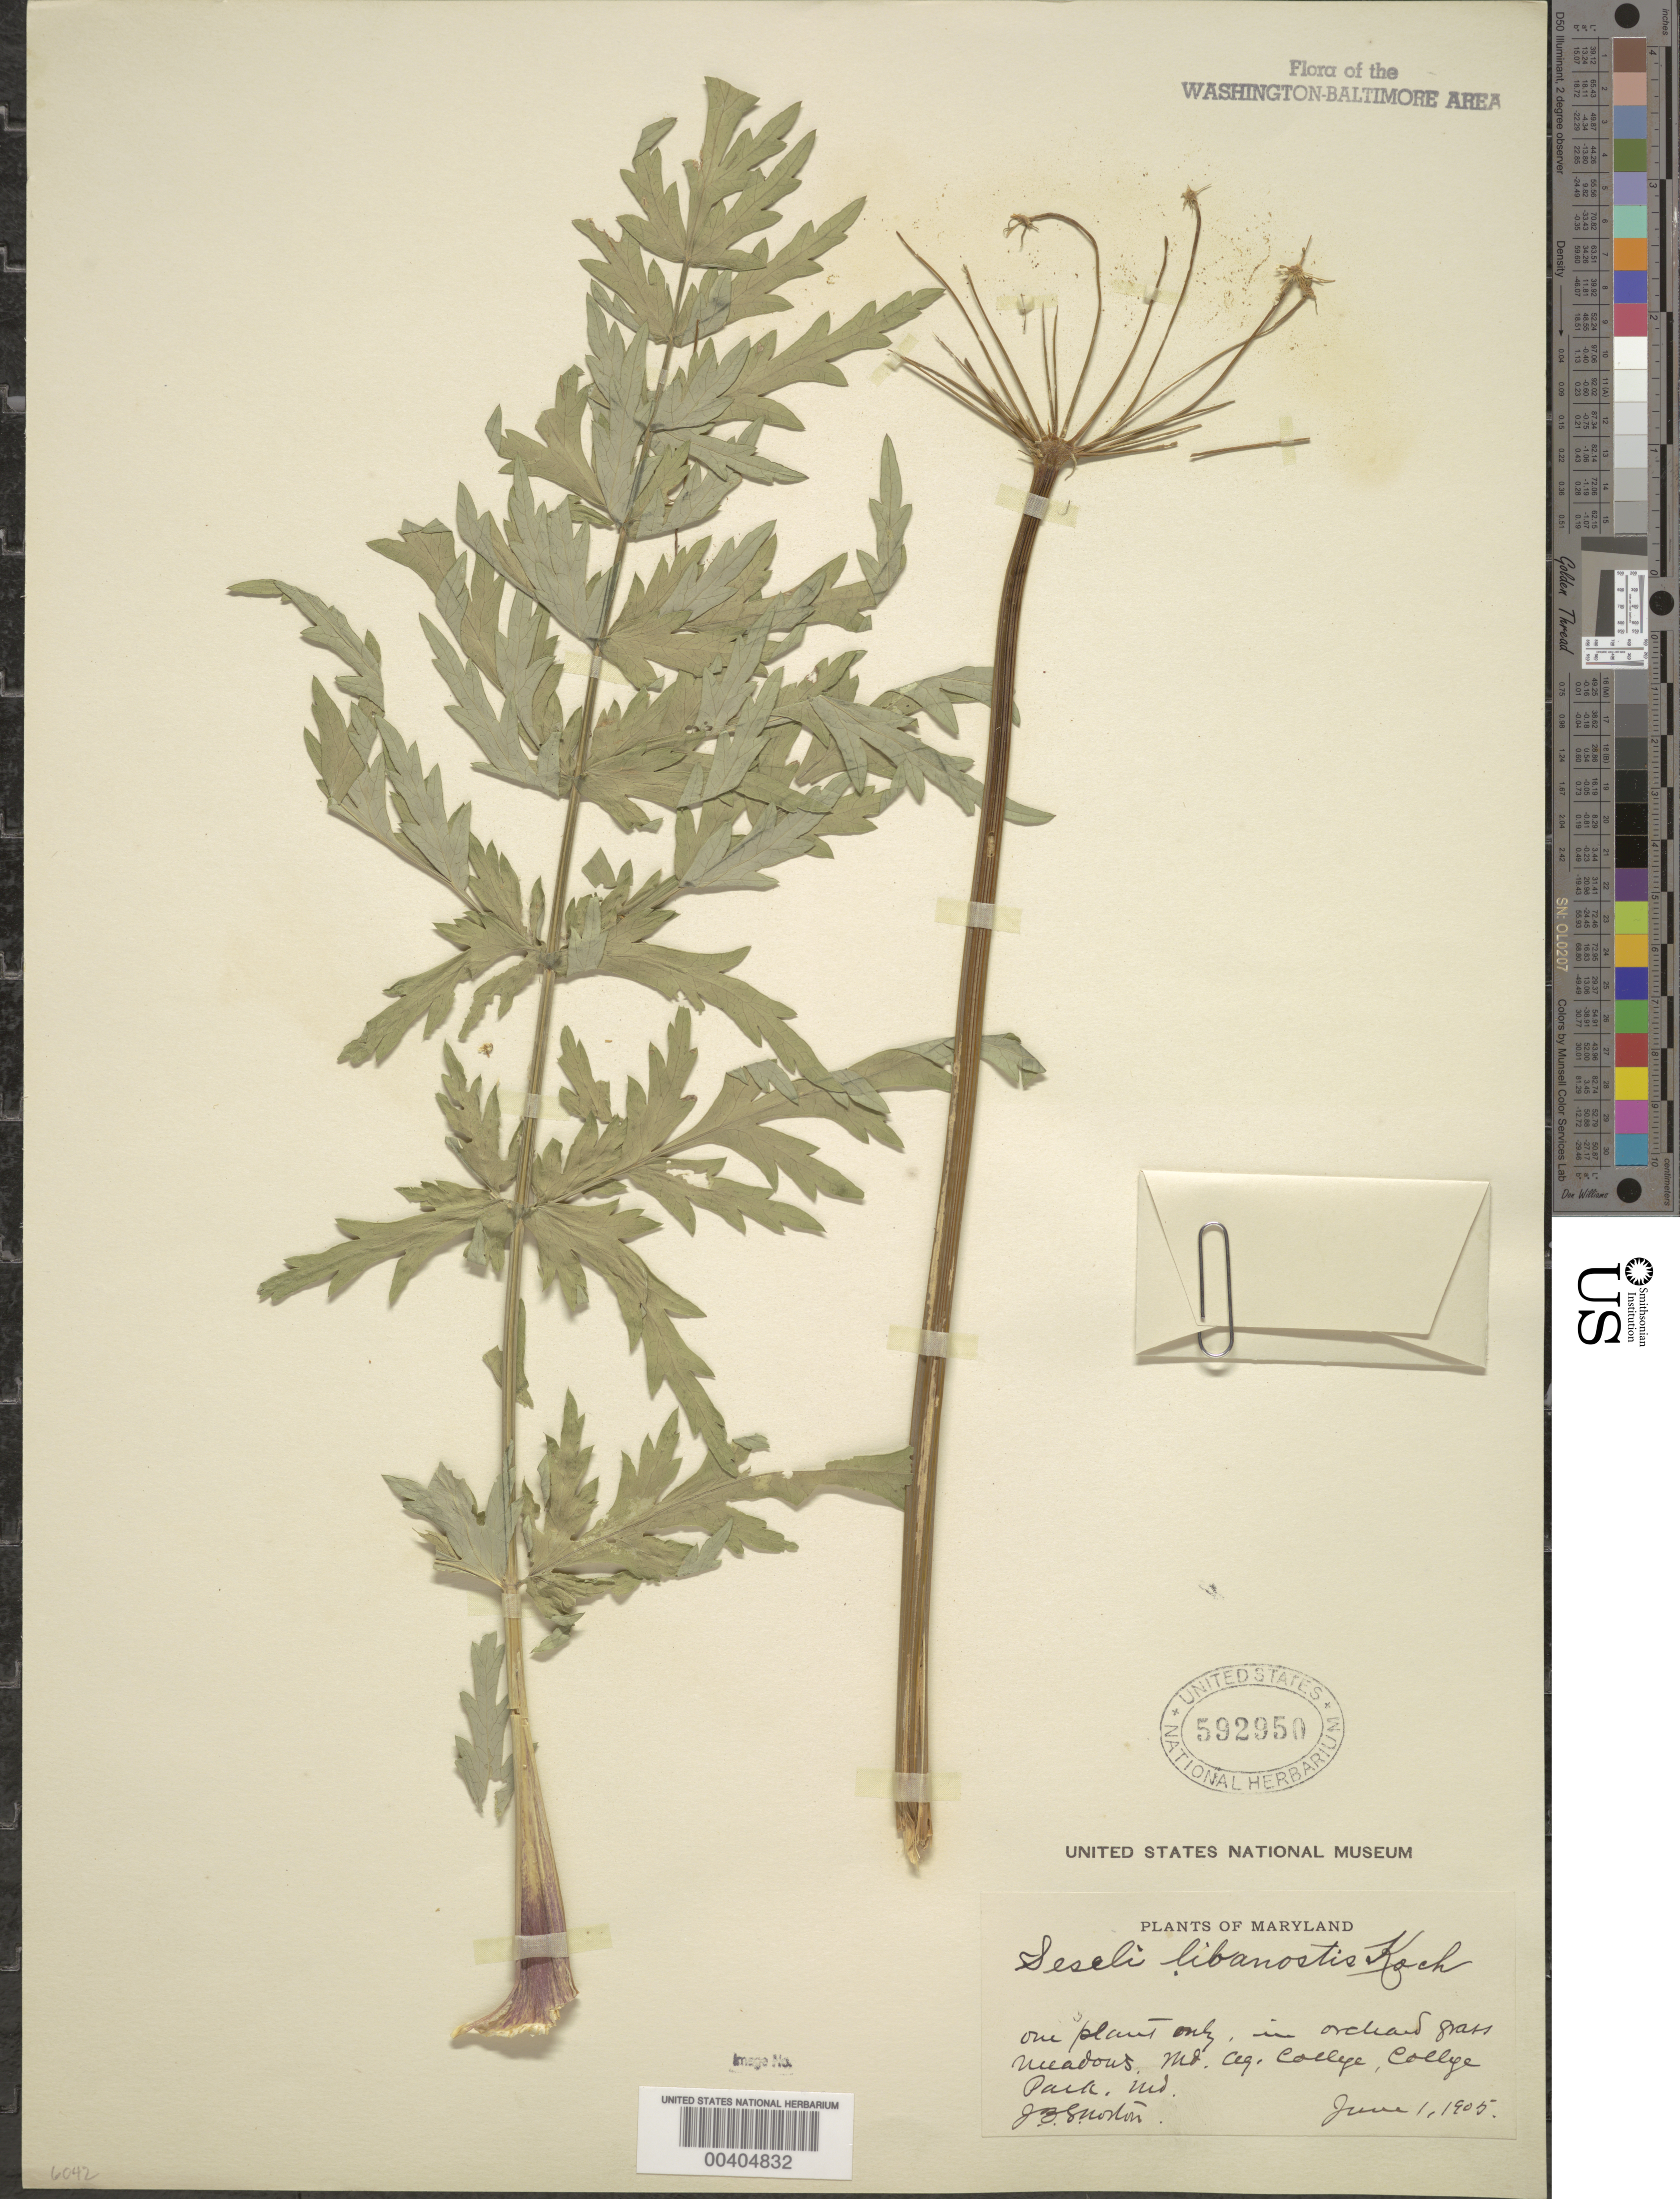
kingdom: Plantae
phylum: Tracheophyta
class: Magnoliopsida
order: Apiales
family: Apiaceae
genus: Seseli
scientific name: Seseli libanotis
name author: Koch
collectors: J. Norton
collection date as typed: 01 Jun 1905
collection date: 1905-06-01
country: United States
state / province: Maryland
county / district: Prince George's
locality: Md. Agricultural College, College Park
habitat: Orchard grass, meadows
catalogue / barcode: US 592950